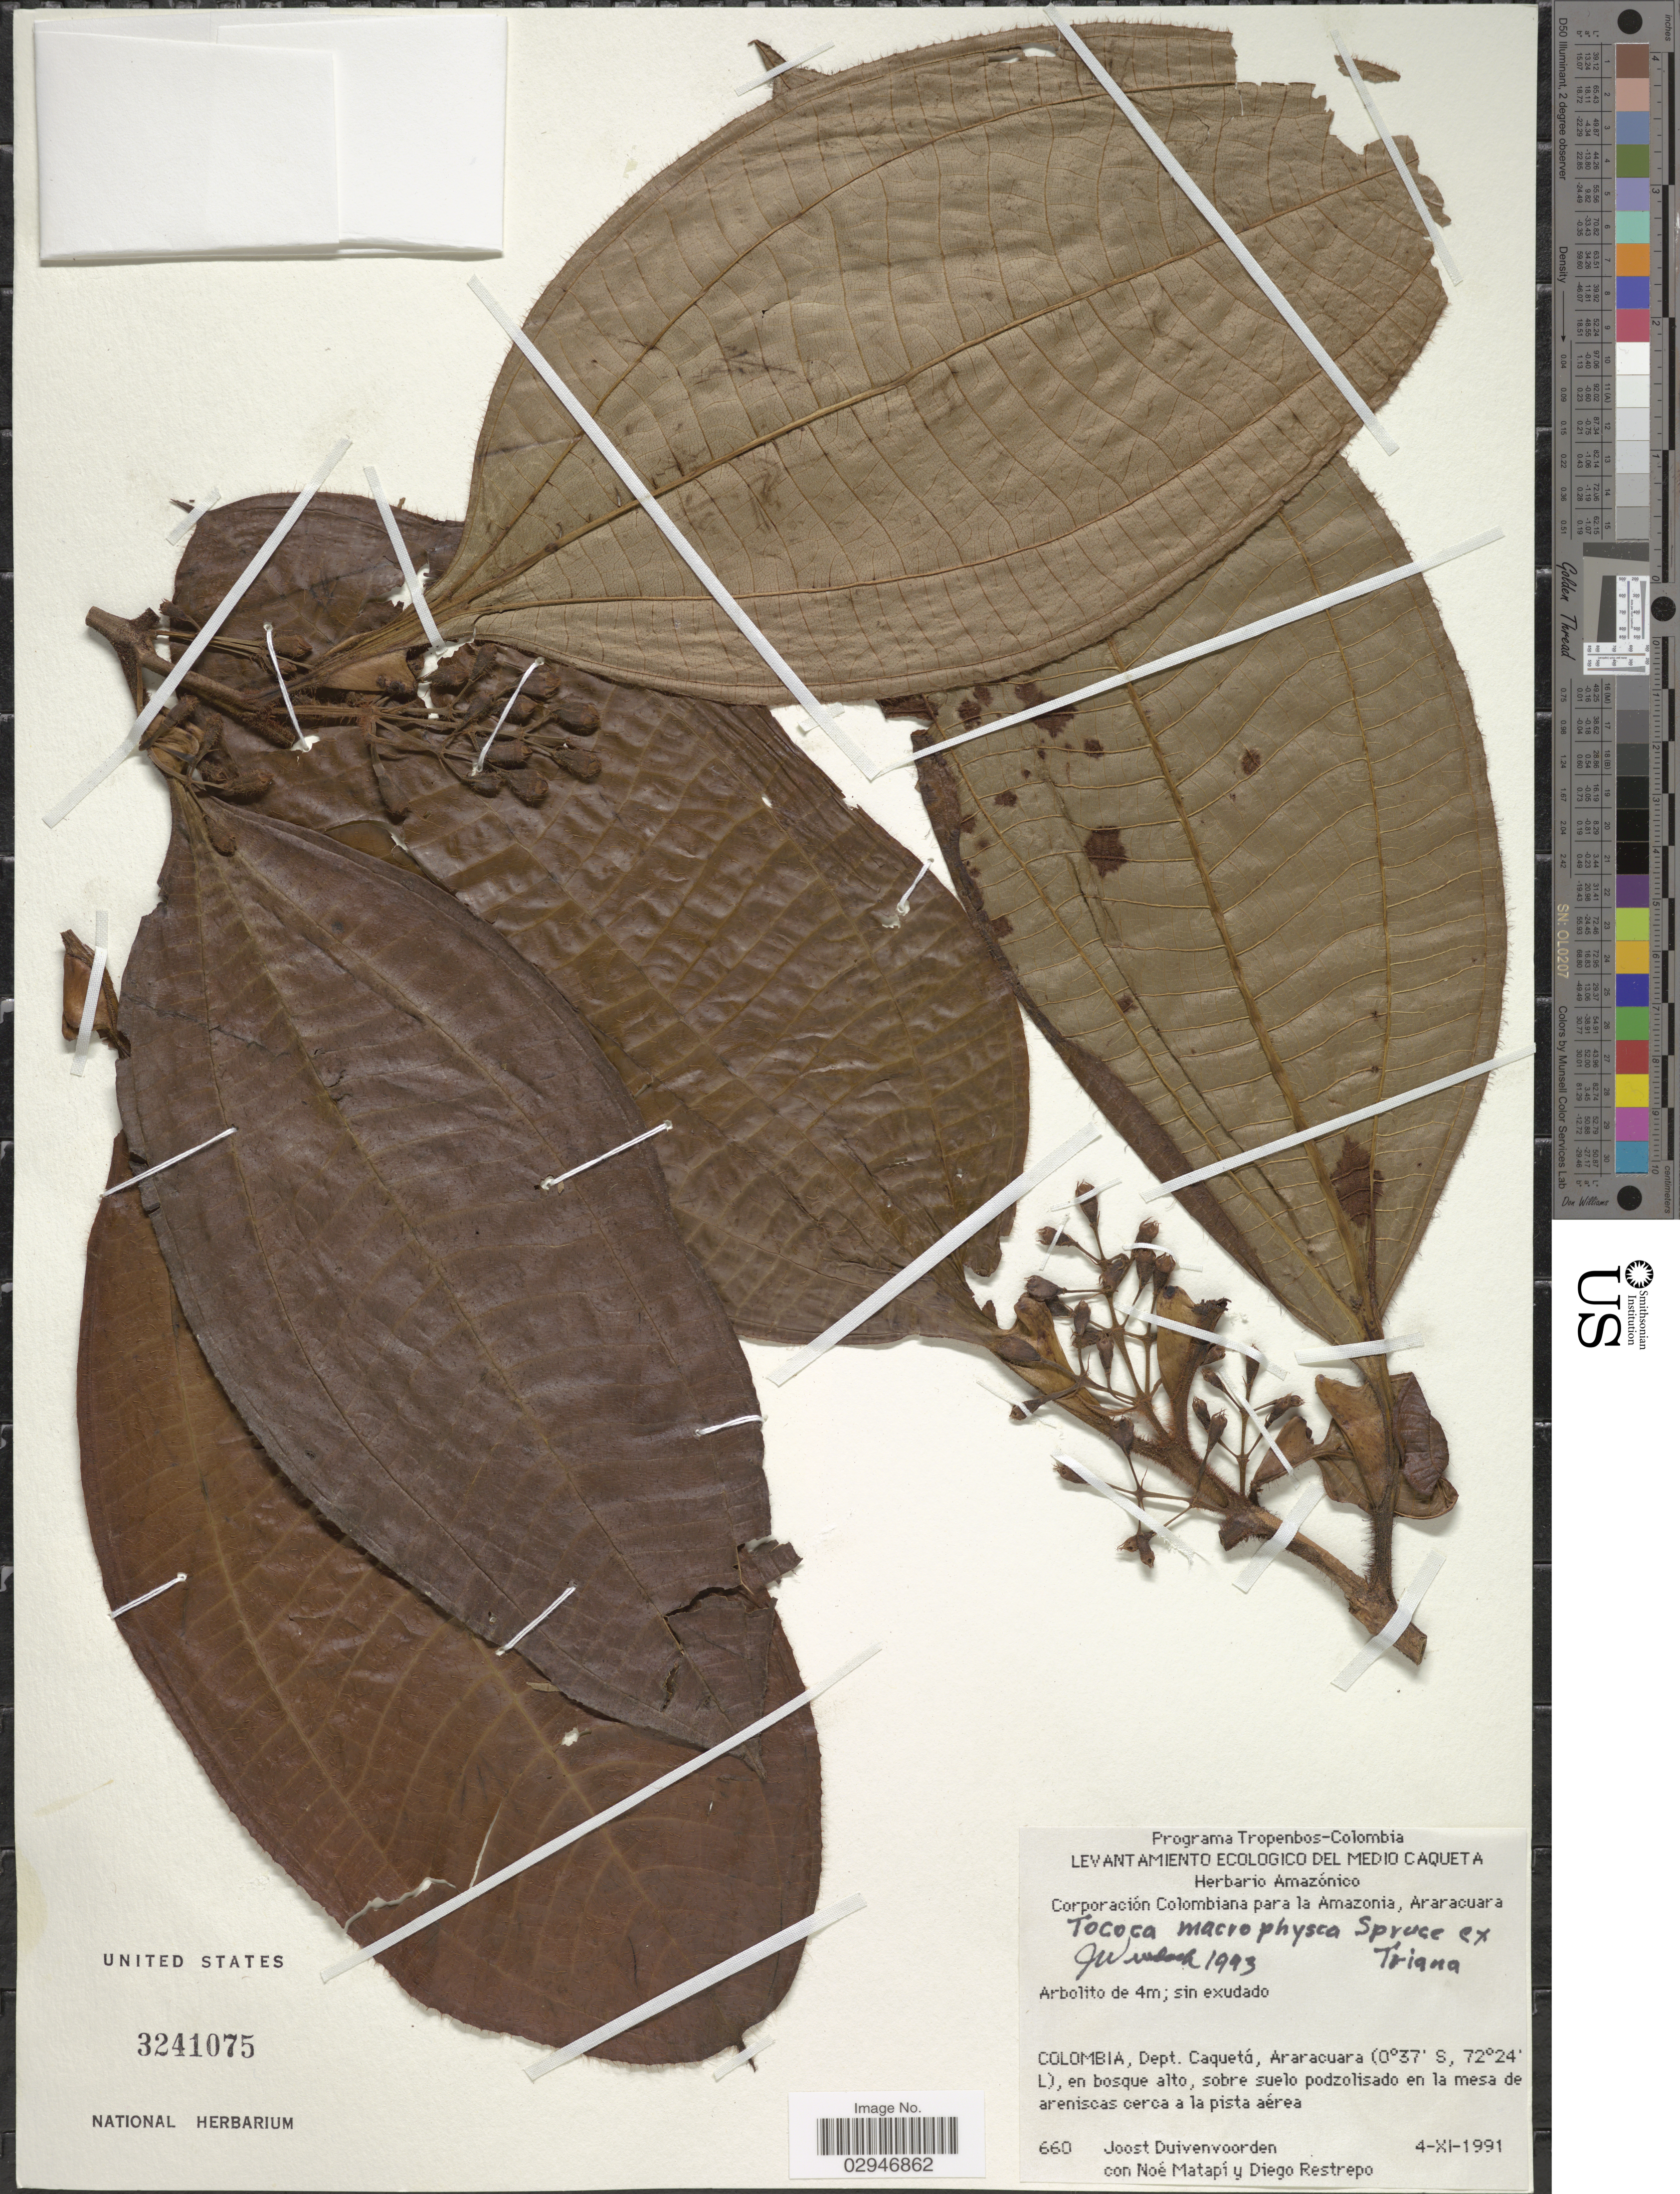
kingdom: Plantae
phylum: Tracheophyta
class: Magnoliopsida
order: Myrtales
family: Melastomataceae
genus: Tococa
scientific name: Tococa macrophysca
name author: Spruce ex Triana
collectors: J. Duivenvoorden, N. Matapi & D. Restrepo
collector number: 660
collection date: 1991-11-04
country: Colombia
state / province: Caquetá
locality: Dept. Caquetá, Araracuara, en bosque alto, sobre suelo podzolisado en la mesa de areniscas cerca a la pista aérea.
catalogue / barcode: US 3241075